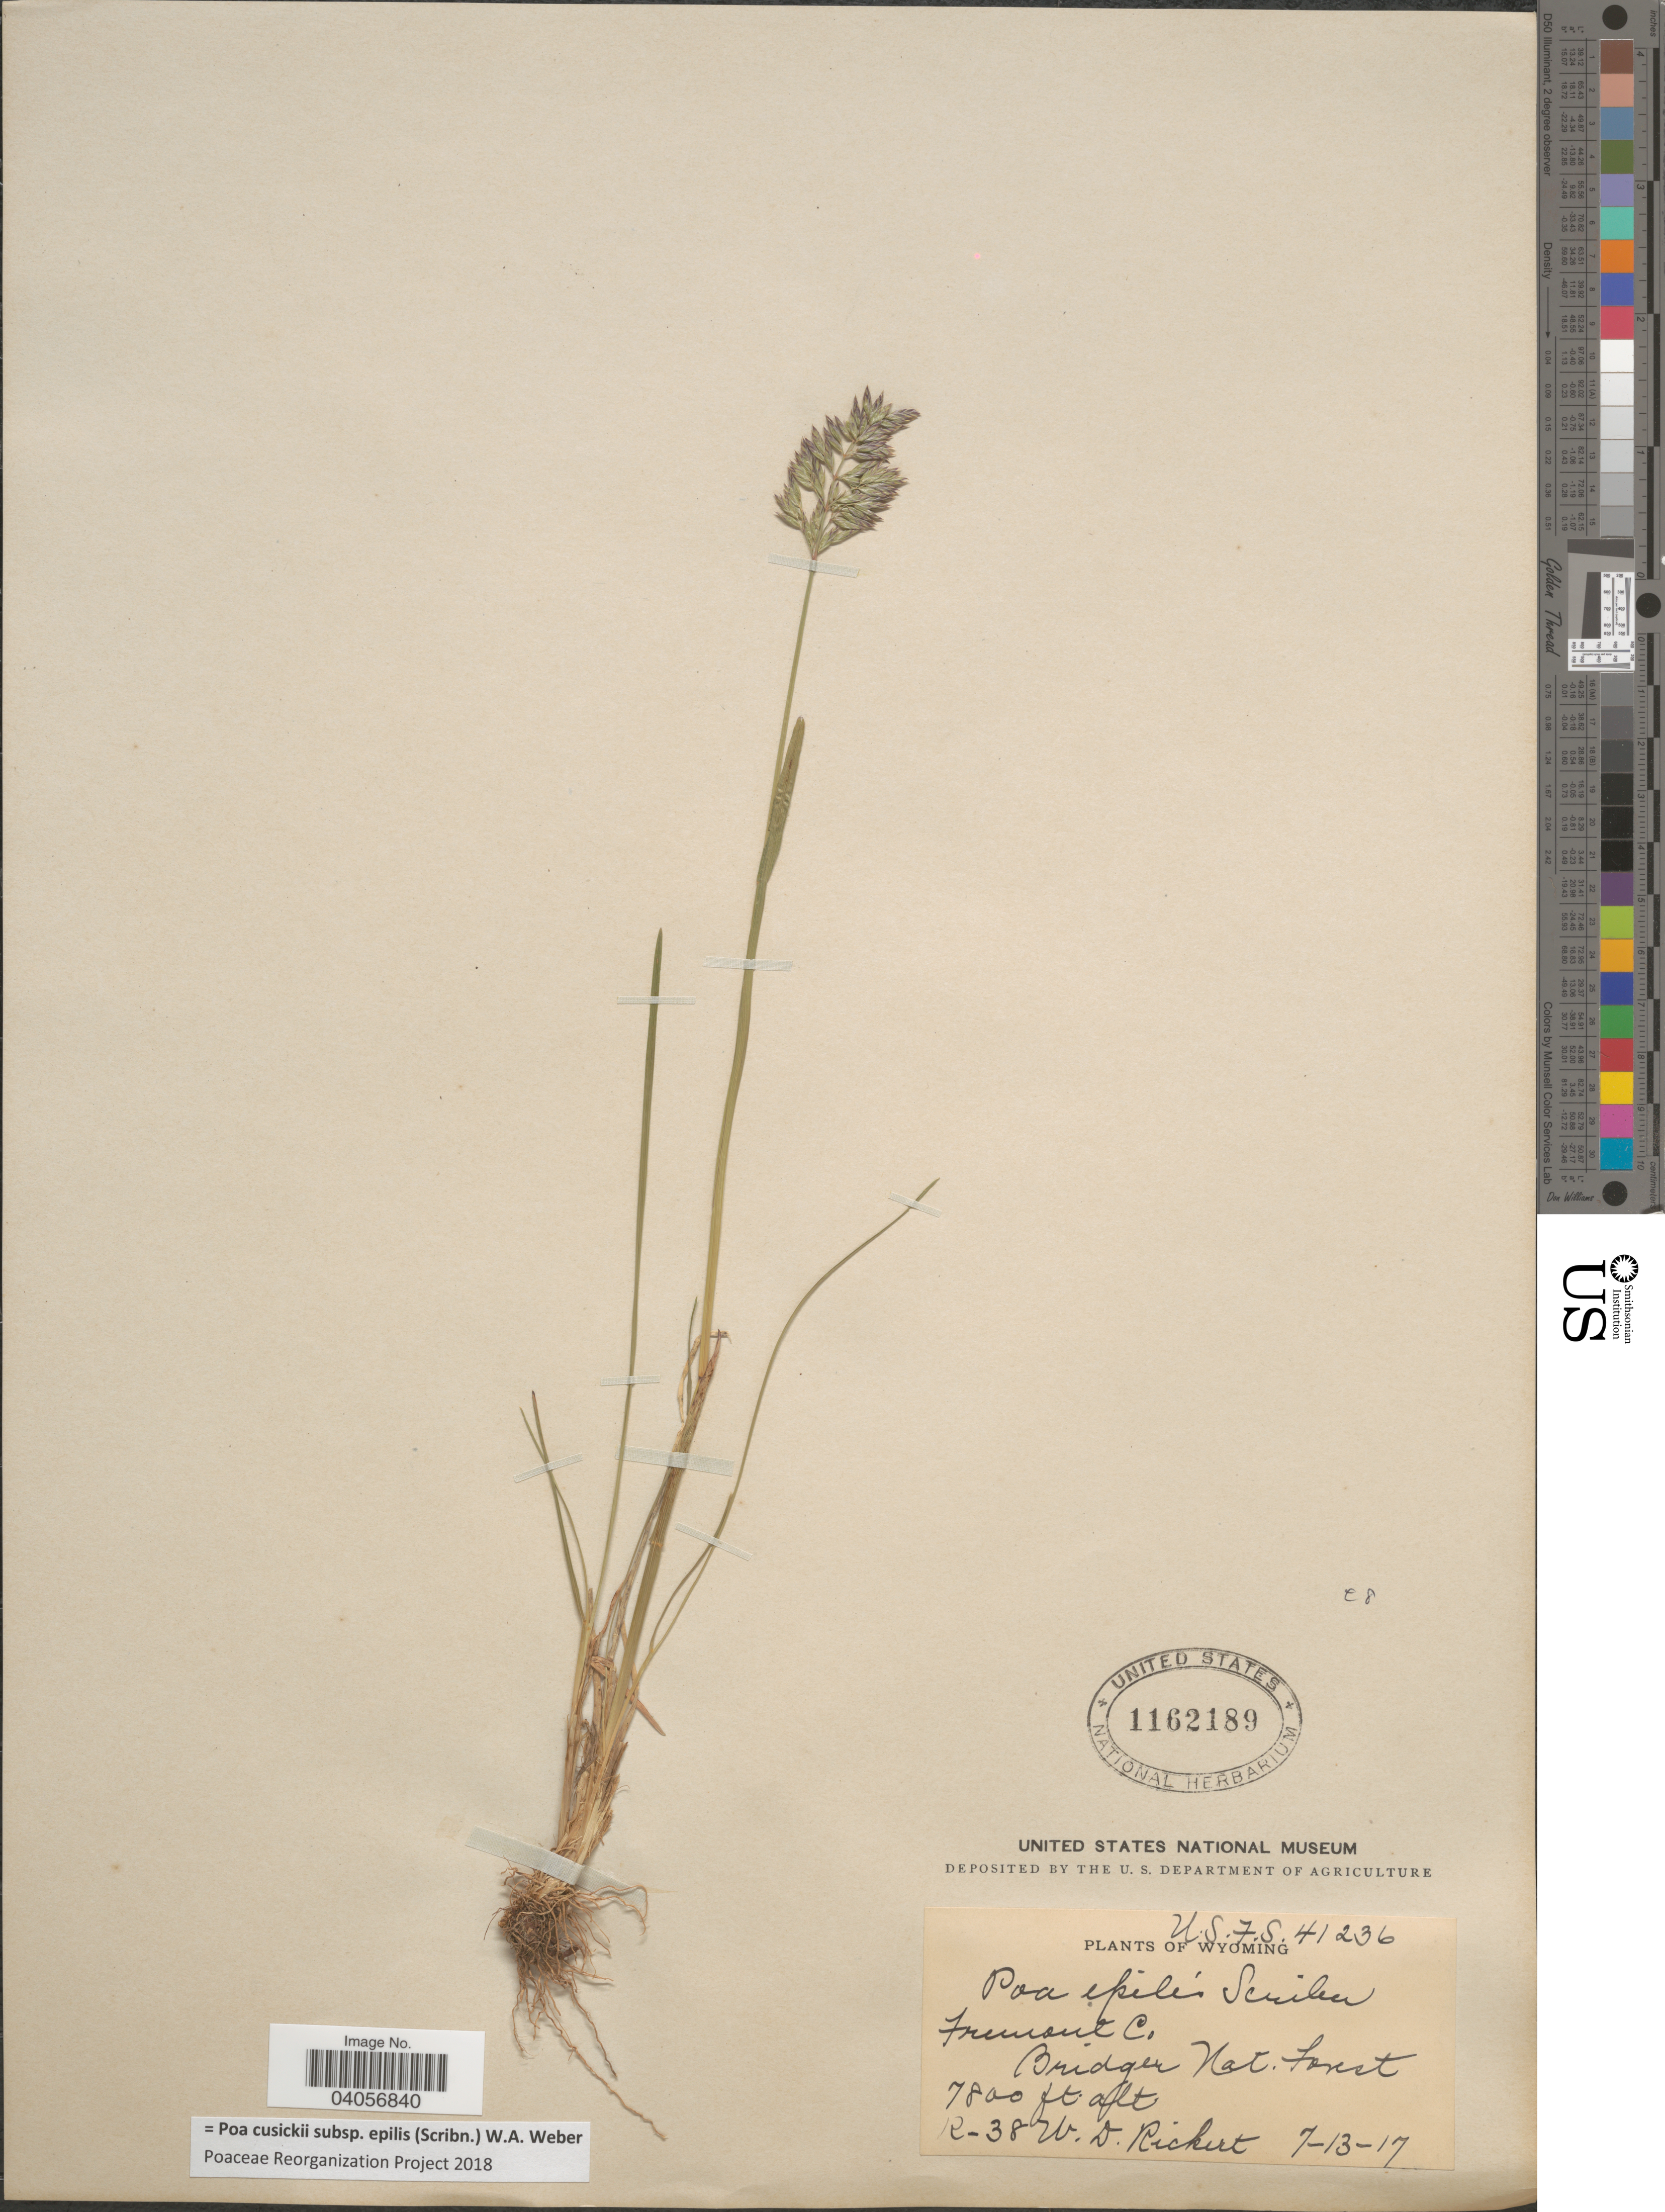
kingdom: Plantae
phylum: Tracheophyta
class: Liliopsida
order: Poales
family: Poaceae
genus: Poa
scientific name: Poa cusickii subsp. epilis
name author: (Scribn.) W.A. Weber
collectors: W. Rickert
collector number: R-38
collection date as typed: Transcribed d/m/y: 13/7/17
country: United States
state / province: Wyoming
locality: Fremont Co. Bridger Nat. Forest.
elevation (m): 2377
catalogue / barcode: US 1162189